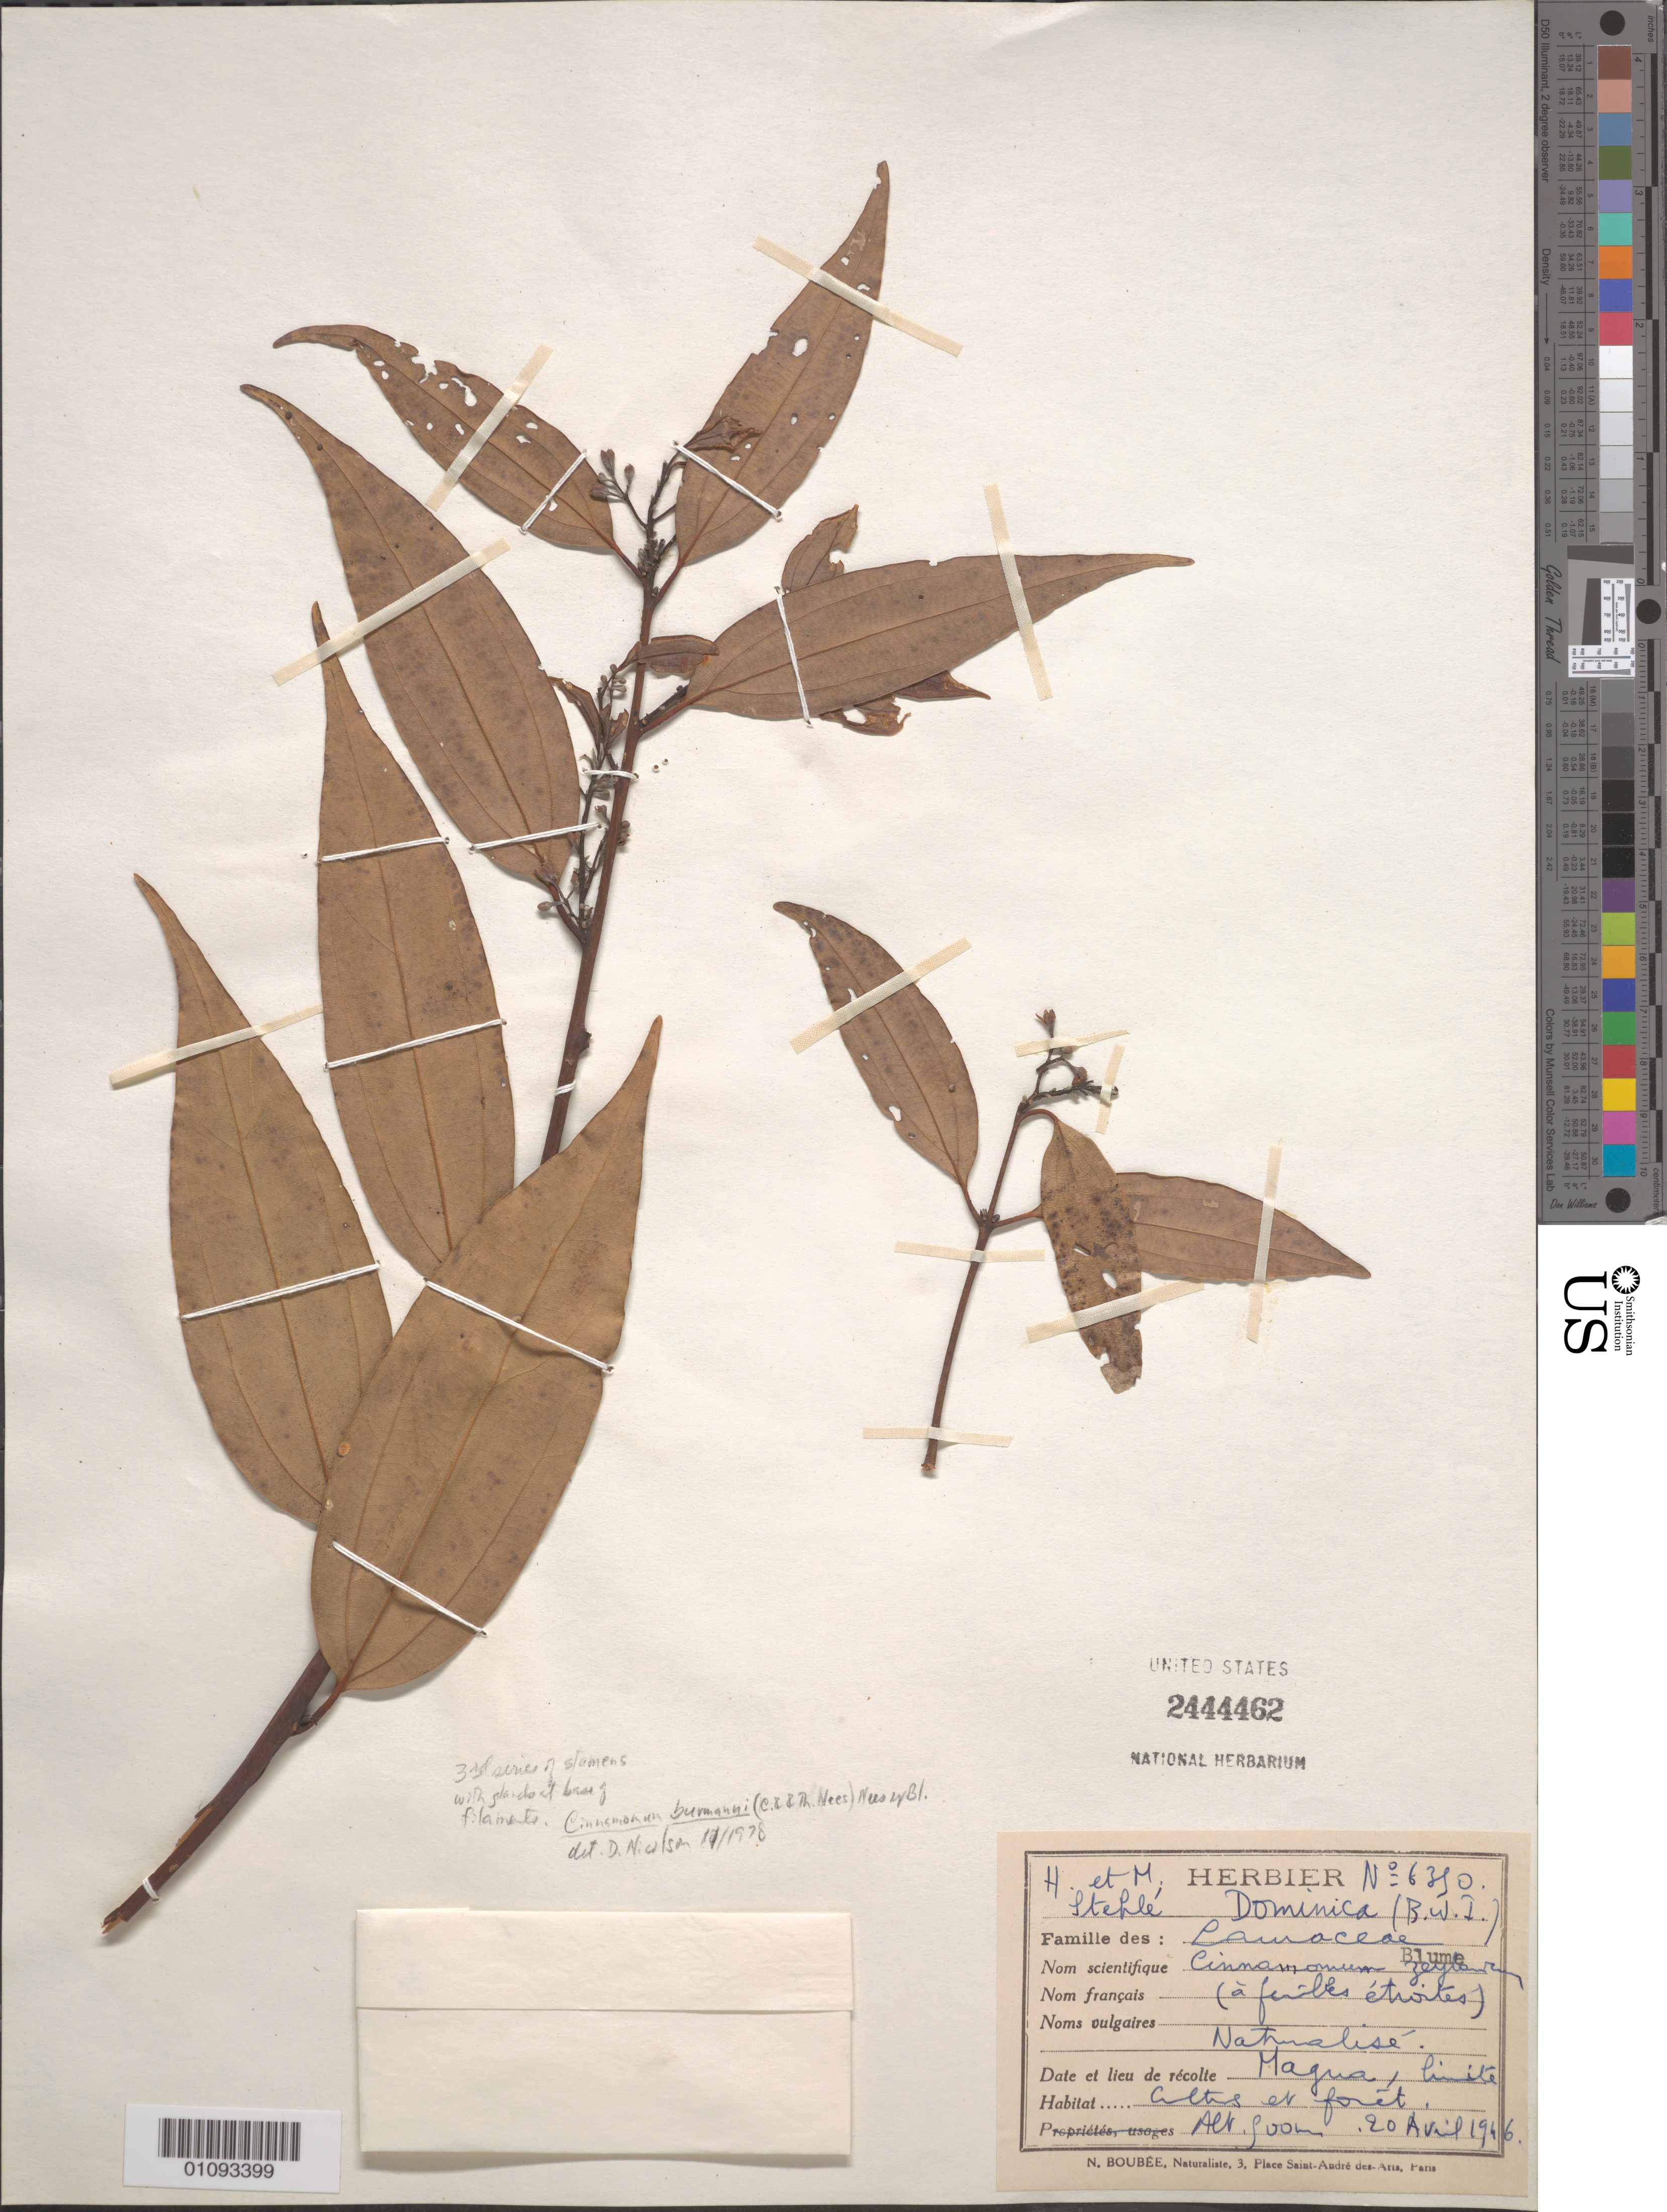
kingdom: Plantae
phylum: Tracheophyta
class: Magnoliopsida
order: Laurales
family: Lauraceae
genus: Cinnamomum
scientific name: Cinnamomum burmannii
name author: (Nees & T. Nees) Blume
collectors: H. Stehlé & M. Stehlé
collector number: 6350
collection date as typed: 20 Apr 1946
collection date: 1946-04-20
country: Dominica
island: Dominica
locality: Magua.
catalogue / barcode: US 2444462